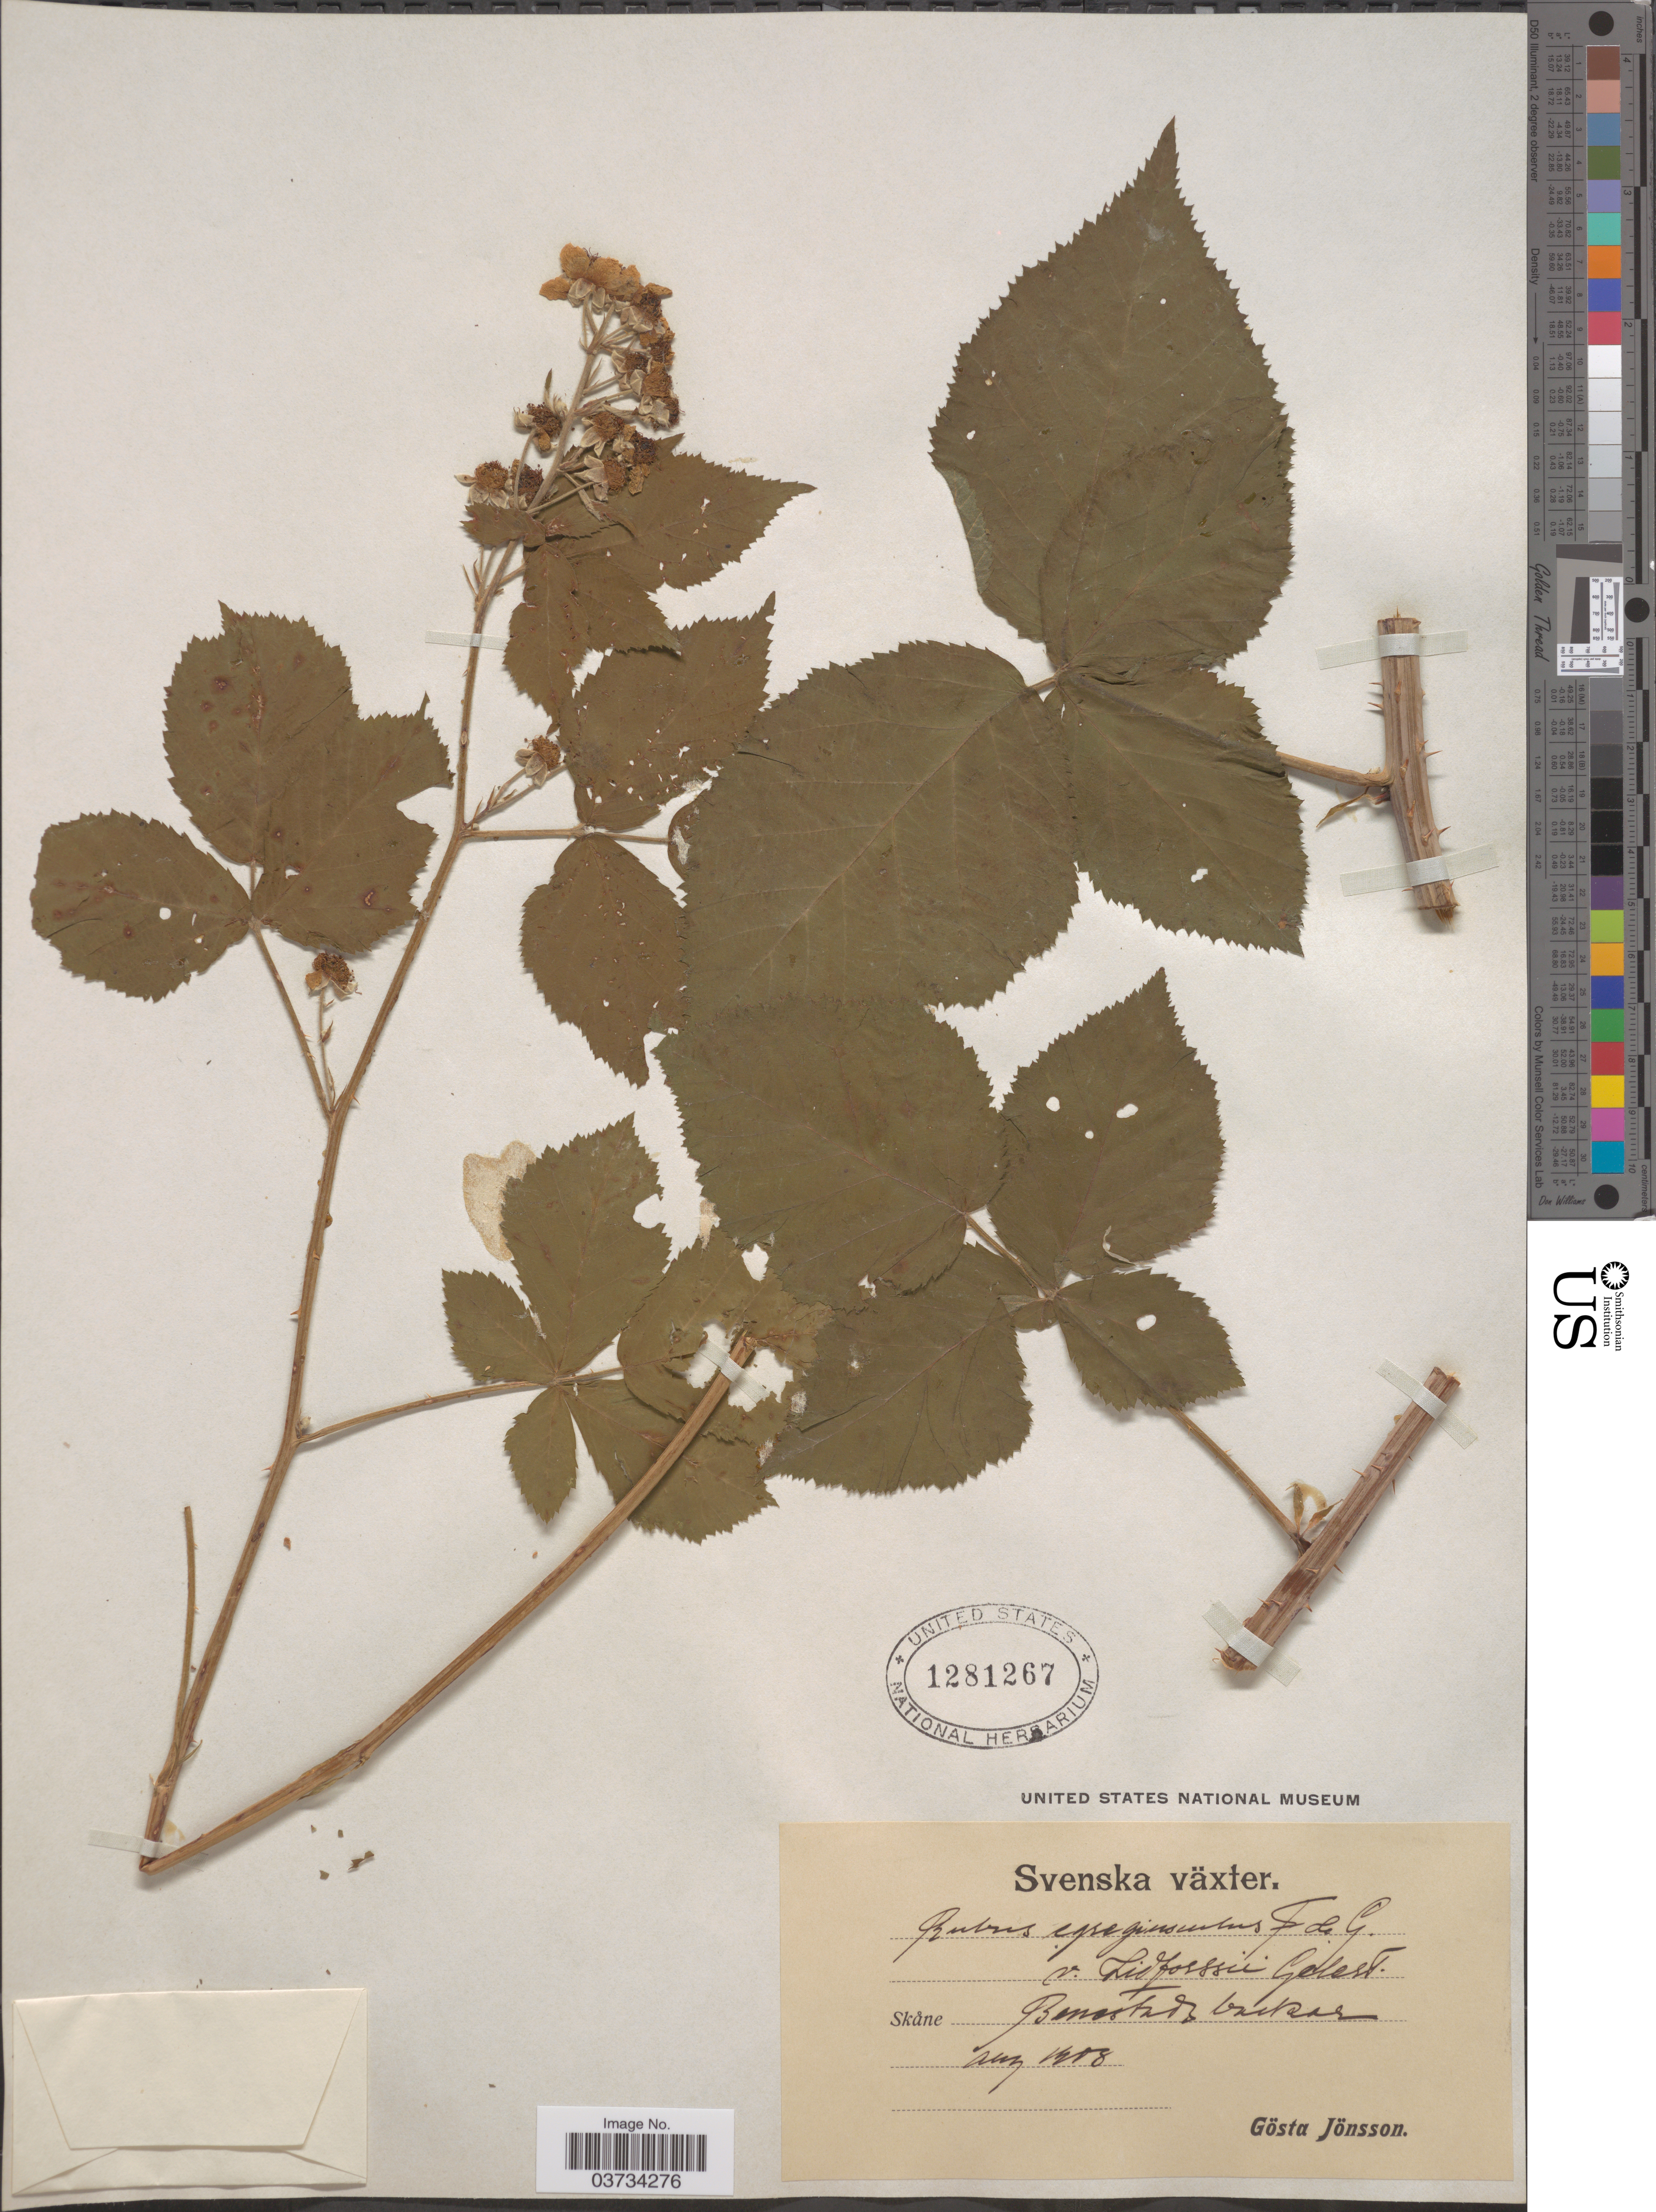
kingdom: Plantae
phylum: Tracheophyta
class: Magnoliopsida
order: Rosales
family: Rosaceae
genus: Rubus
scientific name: Rubus egregiusculus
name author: (Frid. & Gelert) E.H.L. Krause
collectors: G. Jönsson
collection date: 1908-08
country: Sweden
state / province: Skåne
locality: Benestad backar.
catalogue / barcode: US 1281267